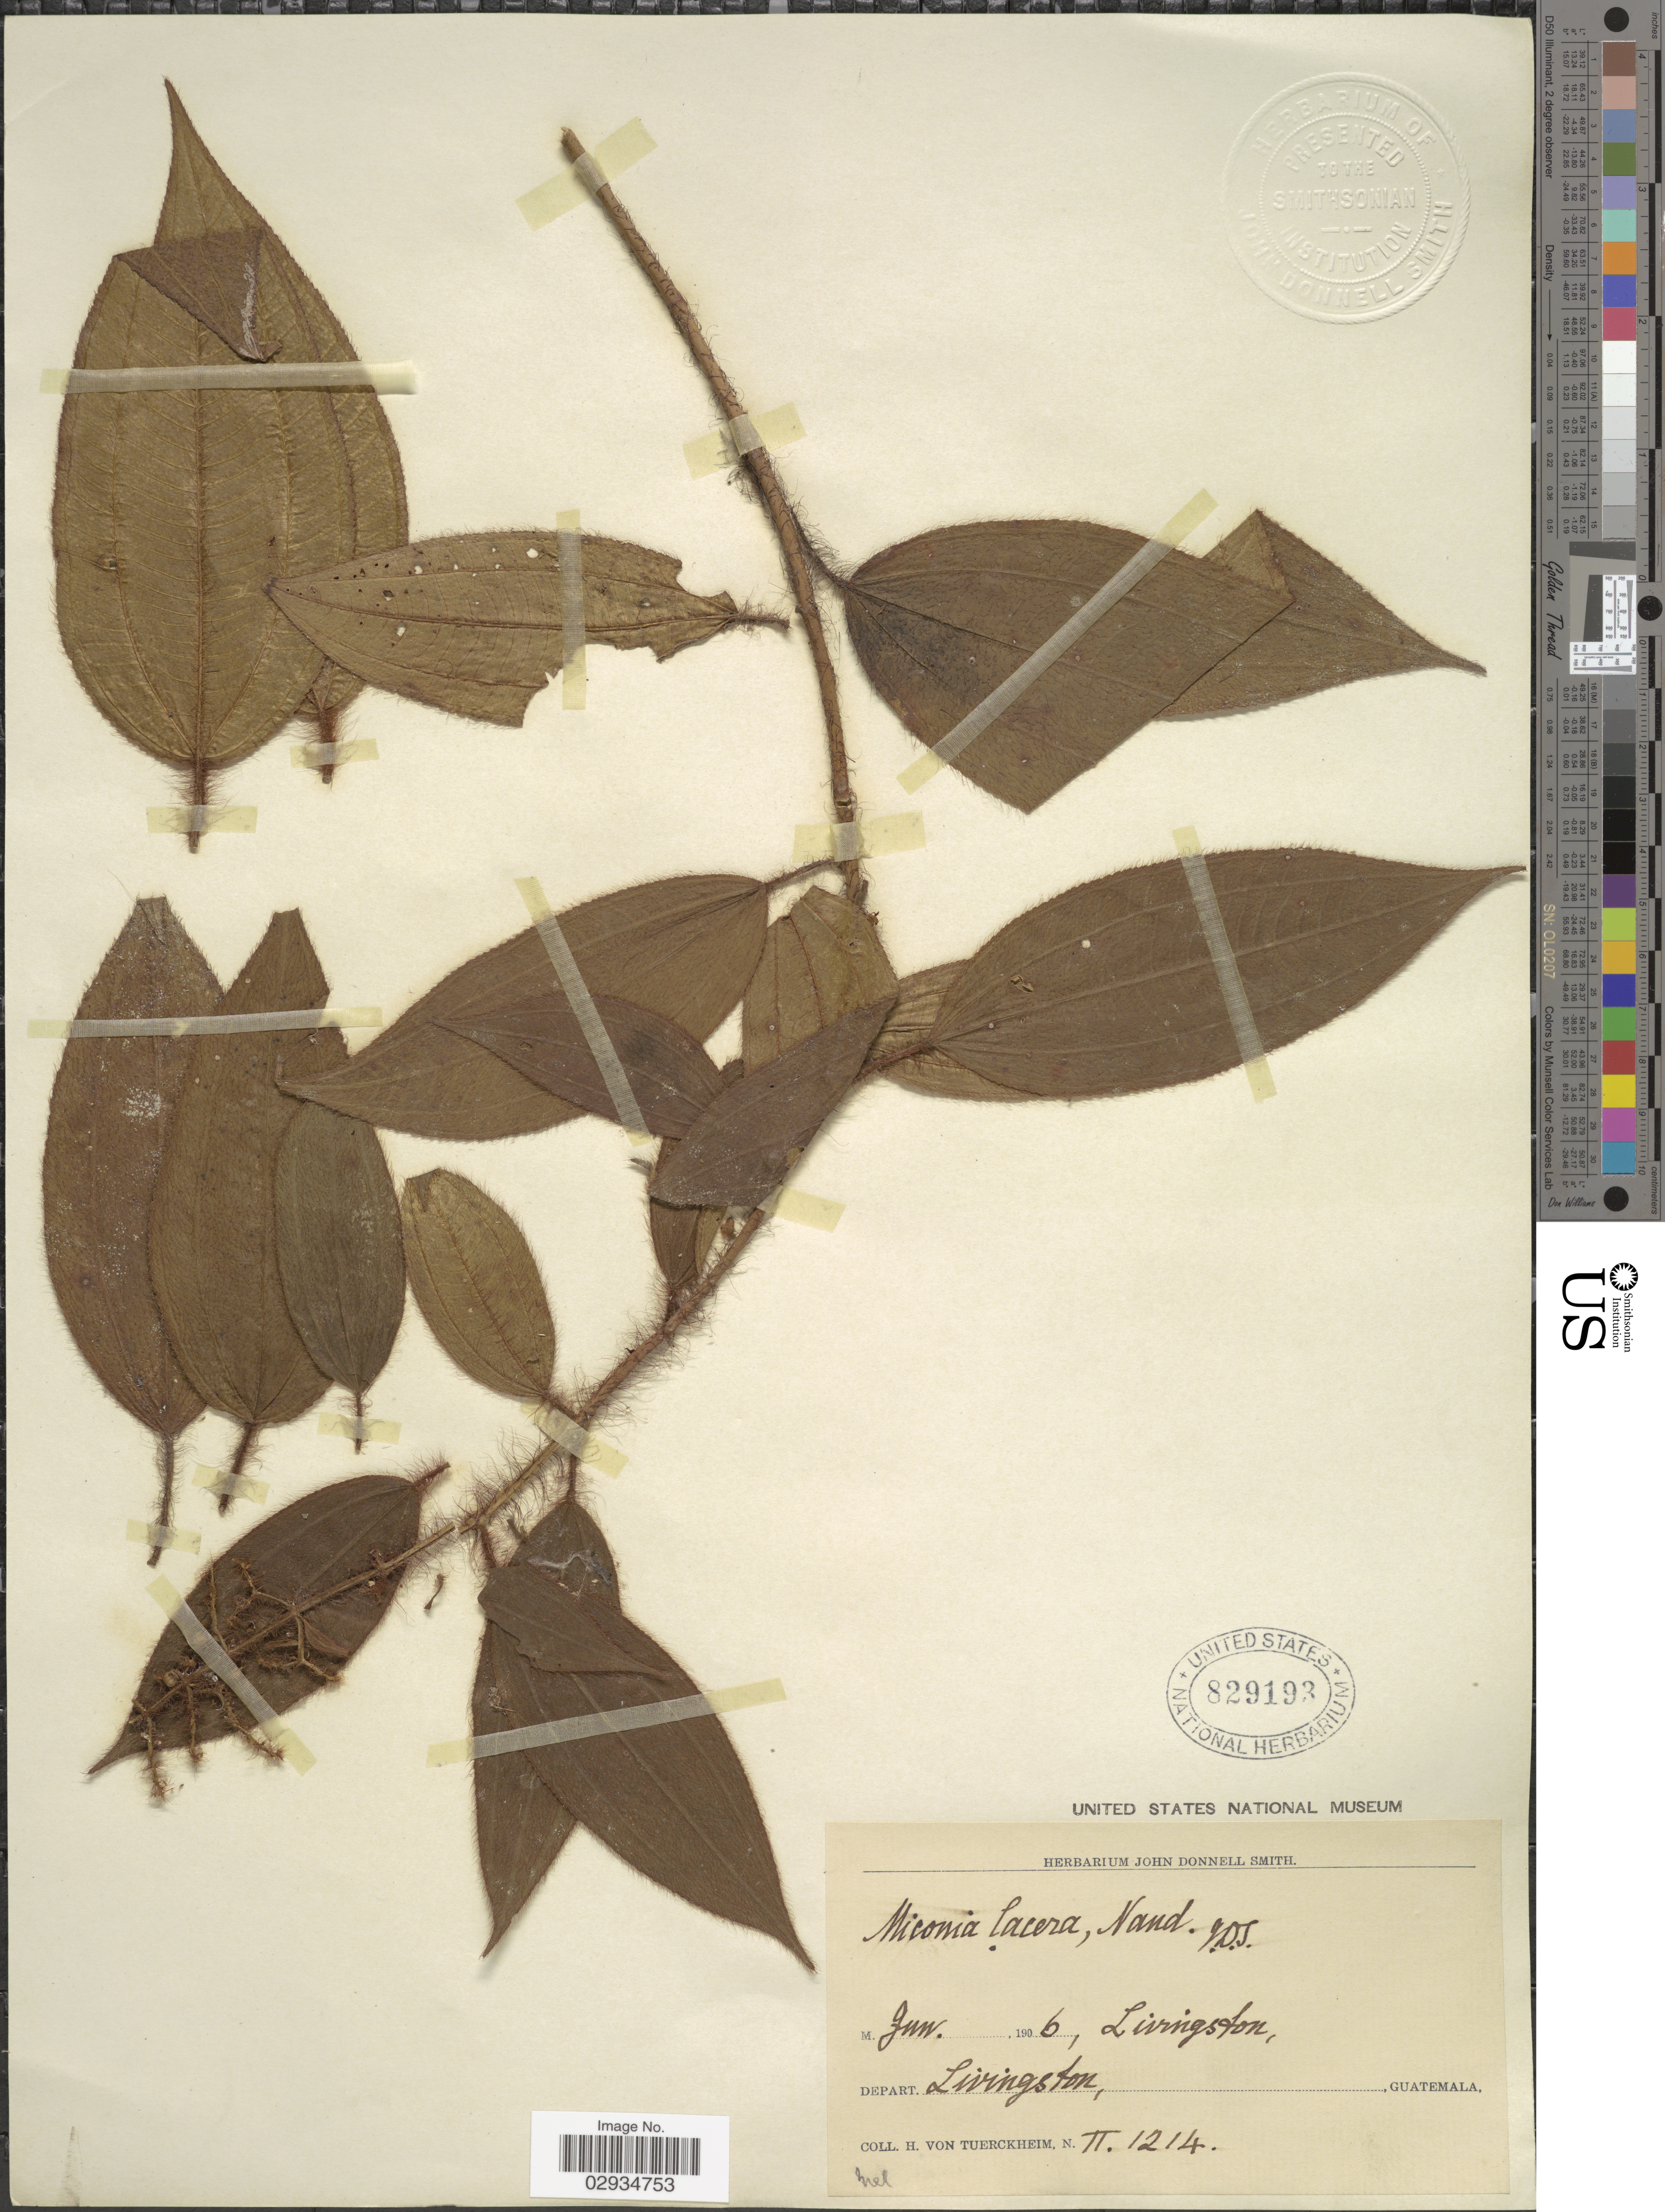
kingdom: Plantae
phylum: Tracheophyta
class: Magnoliopsida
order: Myrtales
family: Melastomataceae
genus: Miconia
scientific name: Miconia lacera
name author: (Bonpl.) Naudin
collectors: H. von Türckheim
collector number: II.1214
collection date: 1906-06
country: Guatemala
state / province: Izabal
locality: Livingston, Depart. Livingston.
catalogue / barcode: US 829193